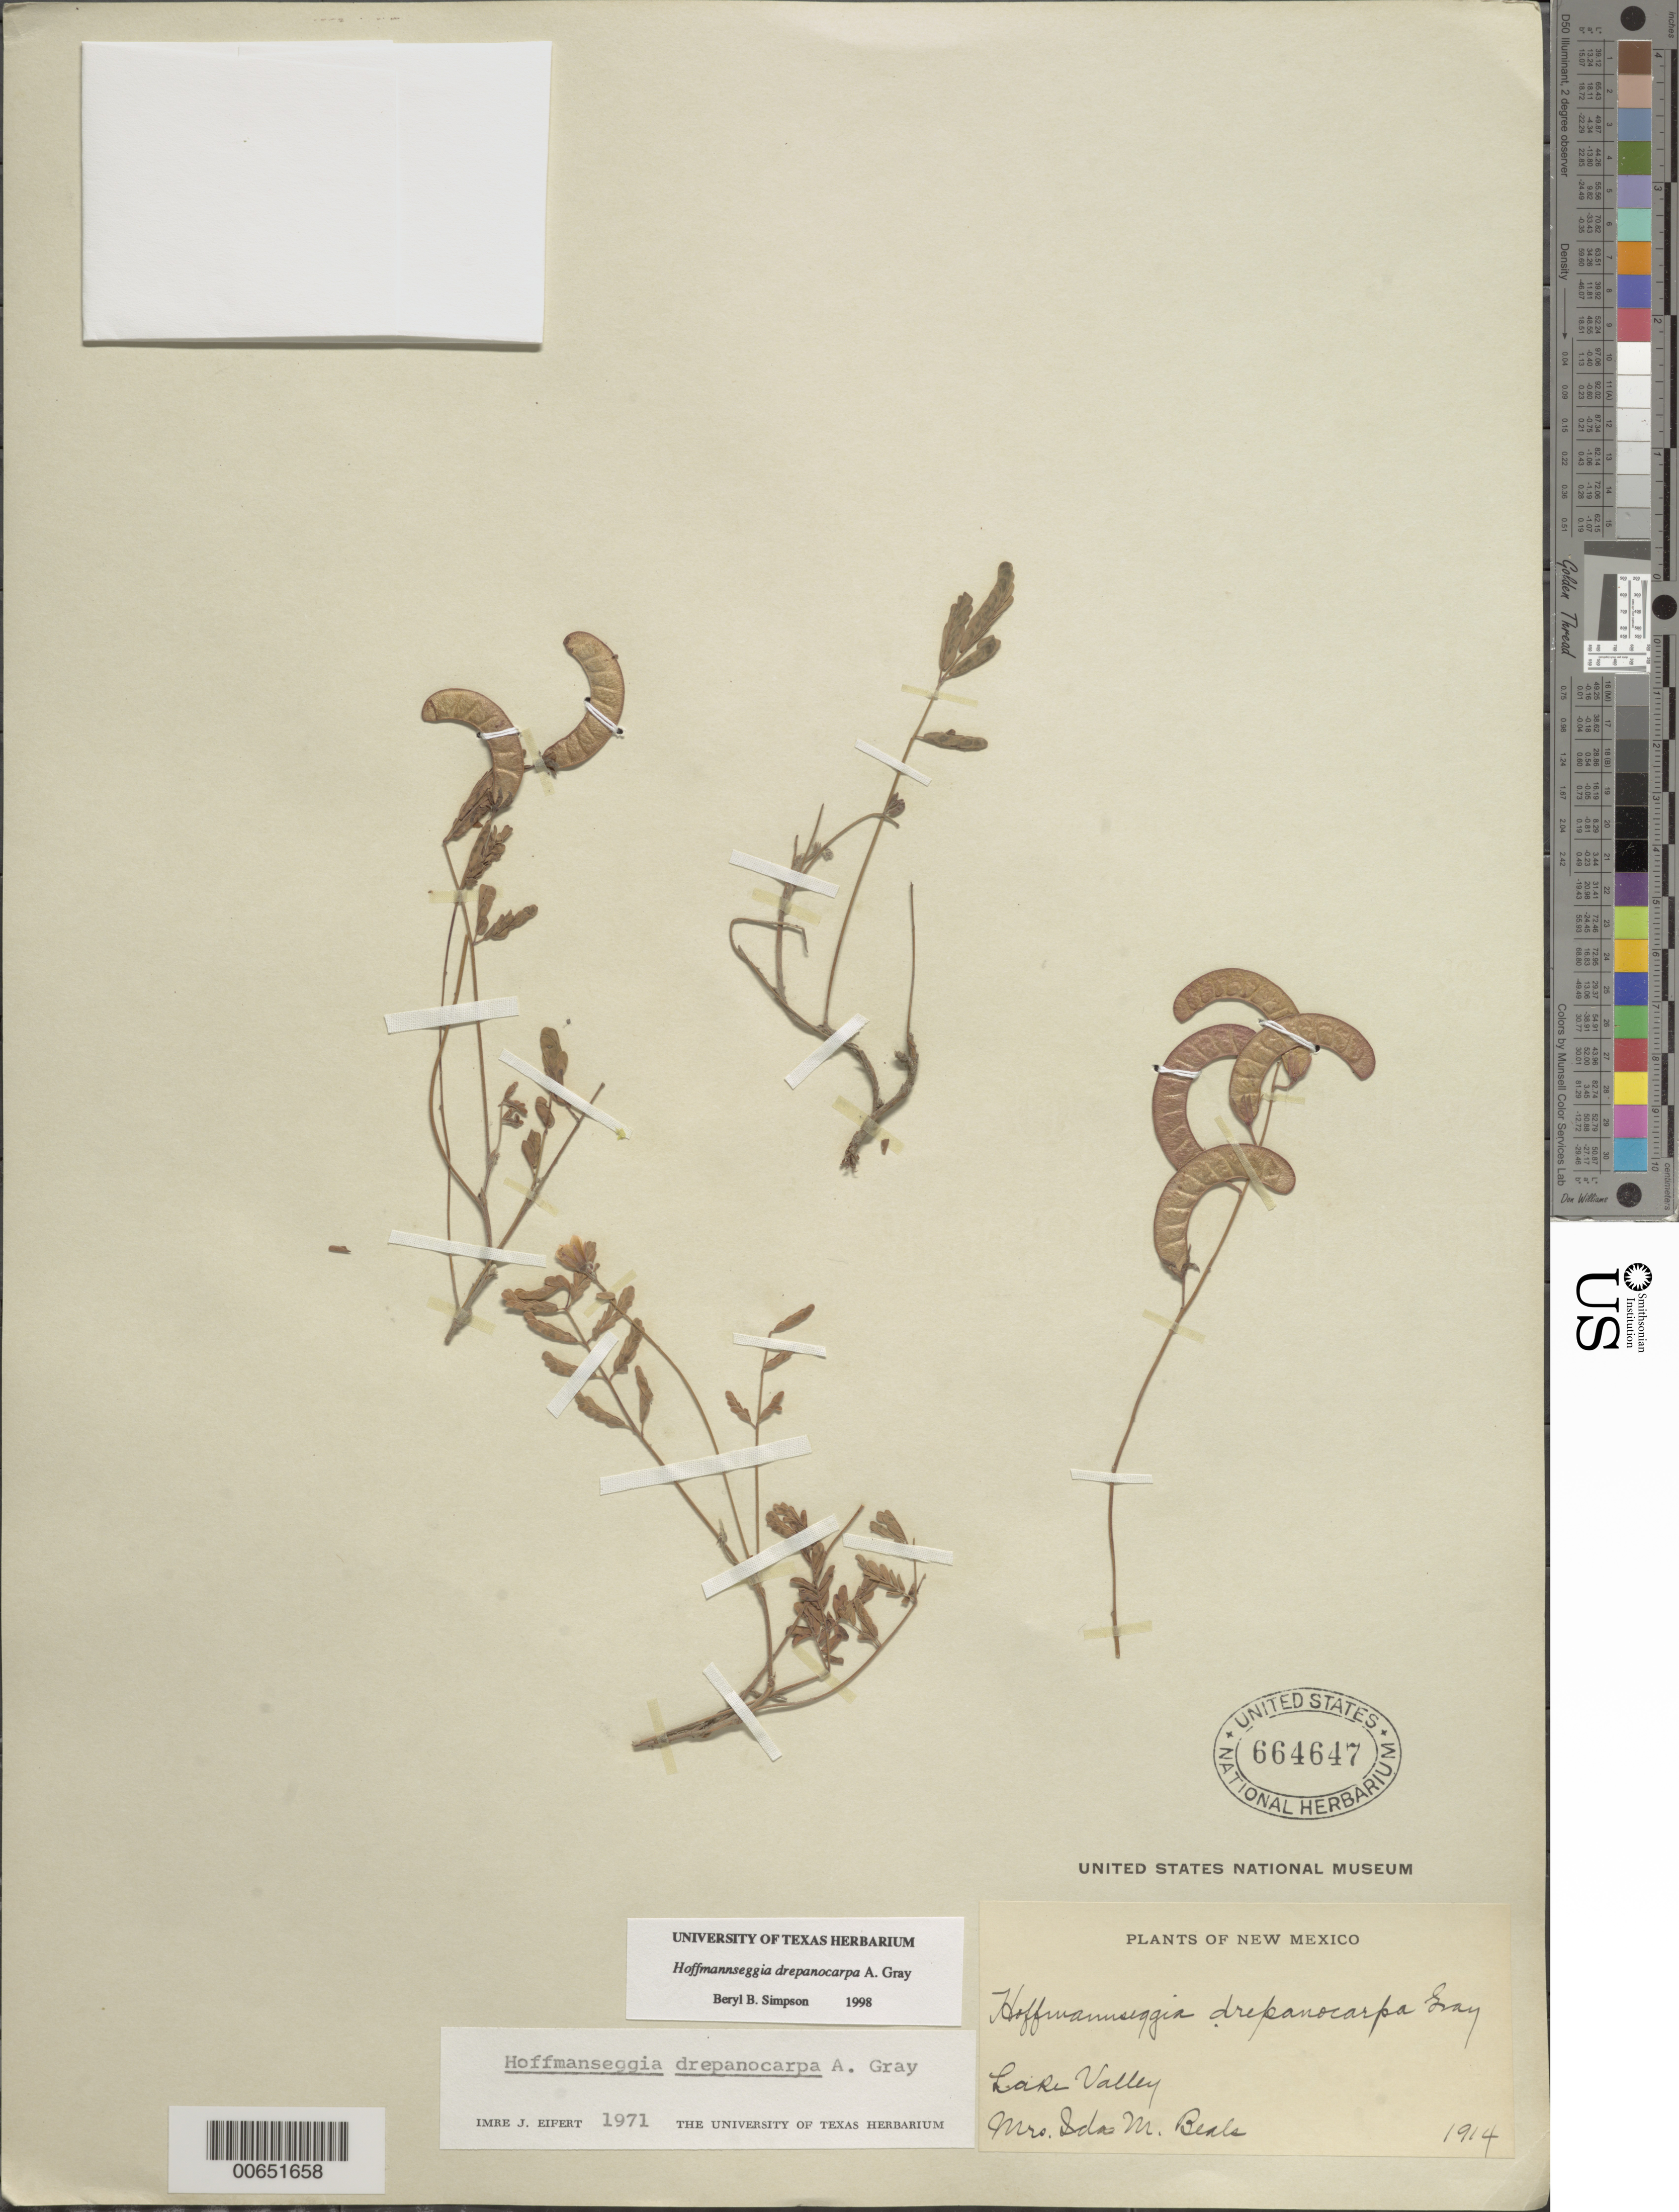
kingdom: Plantae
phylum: Tracheophyta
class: Magnoliopsida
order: Fabales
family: Fabaceae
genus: Hoffmannseggia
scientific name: Hoffmannseggia drepanocarpa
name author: A. Gray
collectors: I. M. Beals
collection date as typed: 1914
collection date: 1914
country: United States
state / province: New Mexico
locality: Lake Valley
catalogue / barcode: US 664647